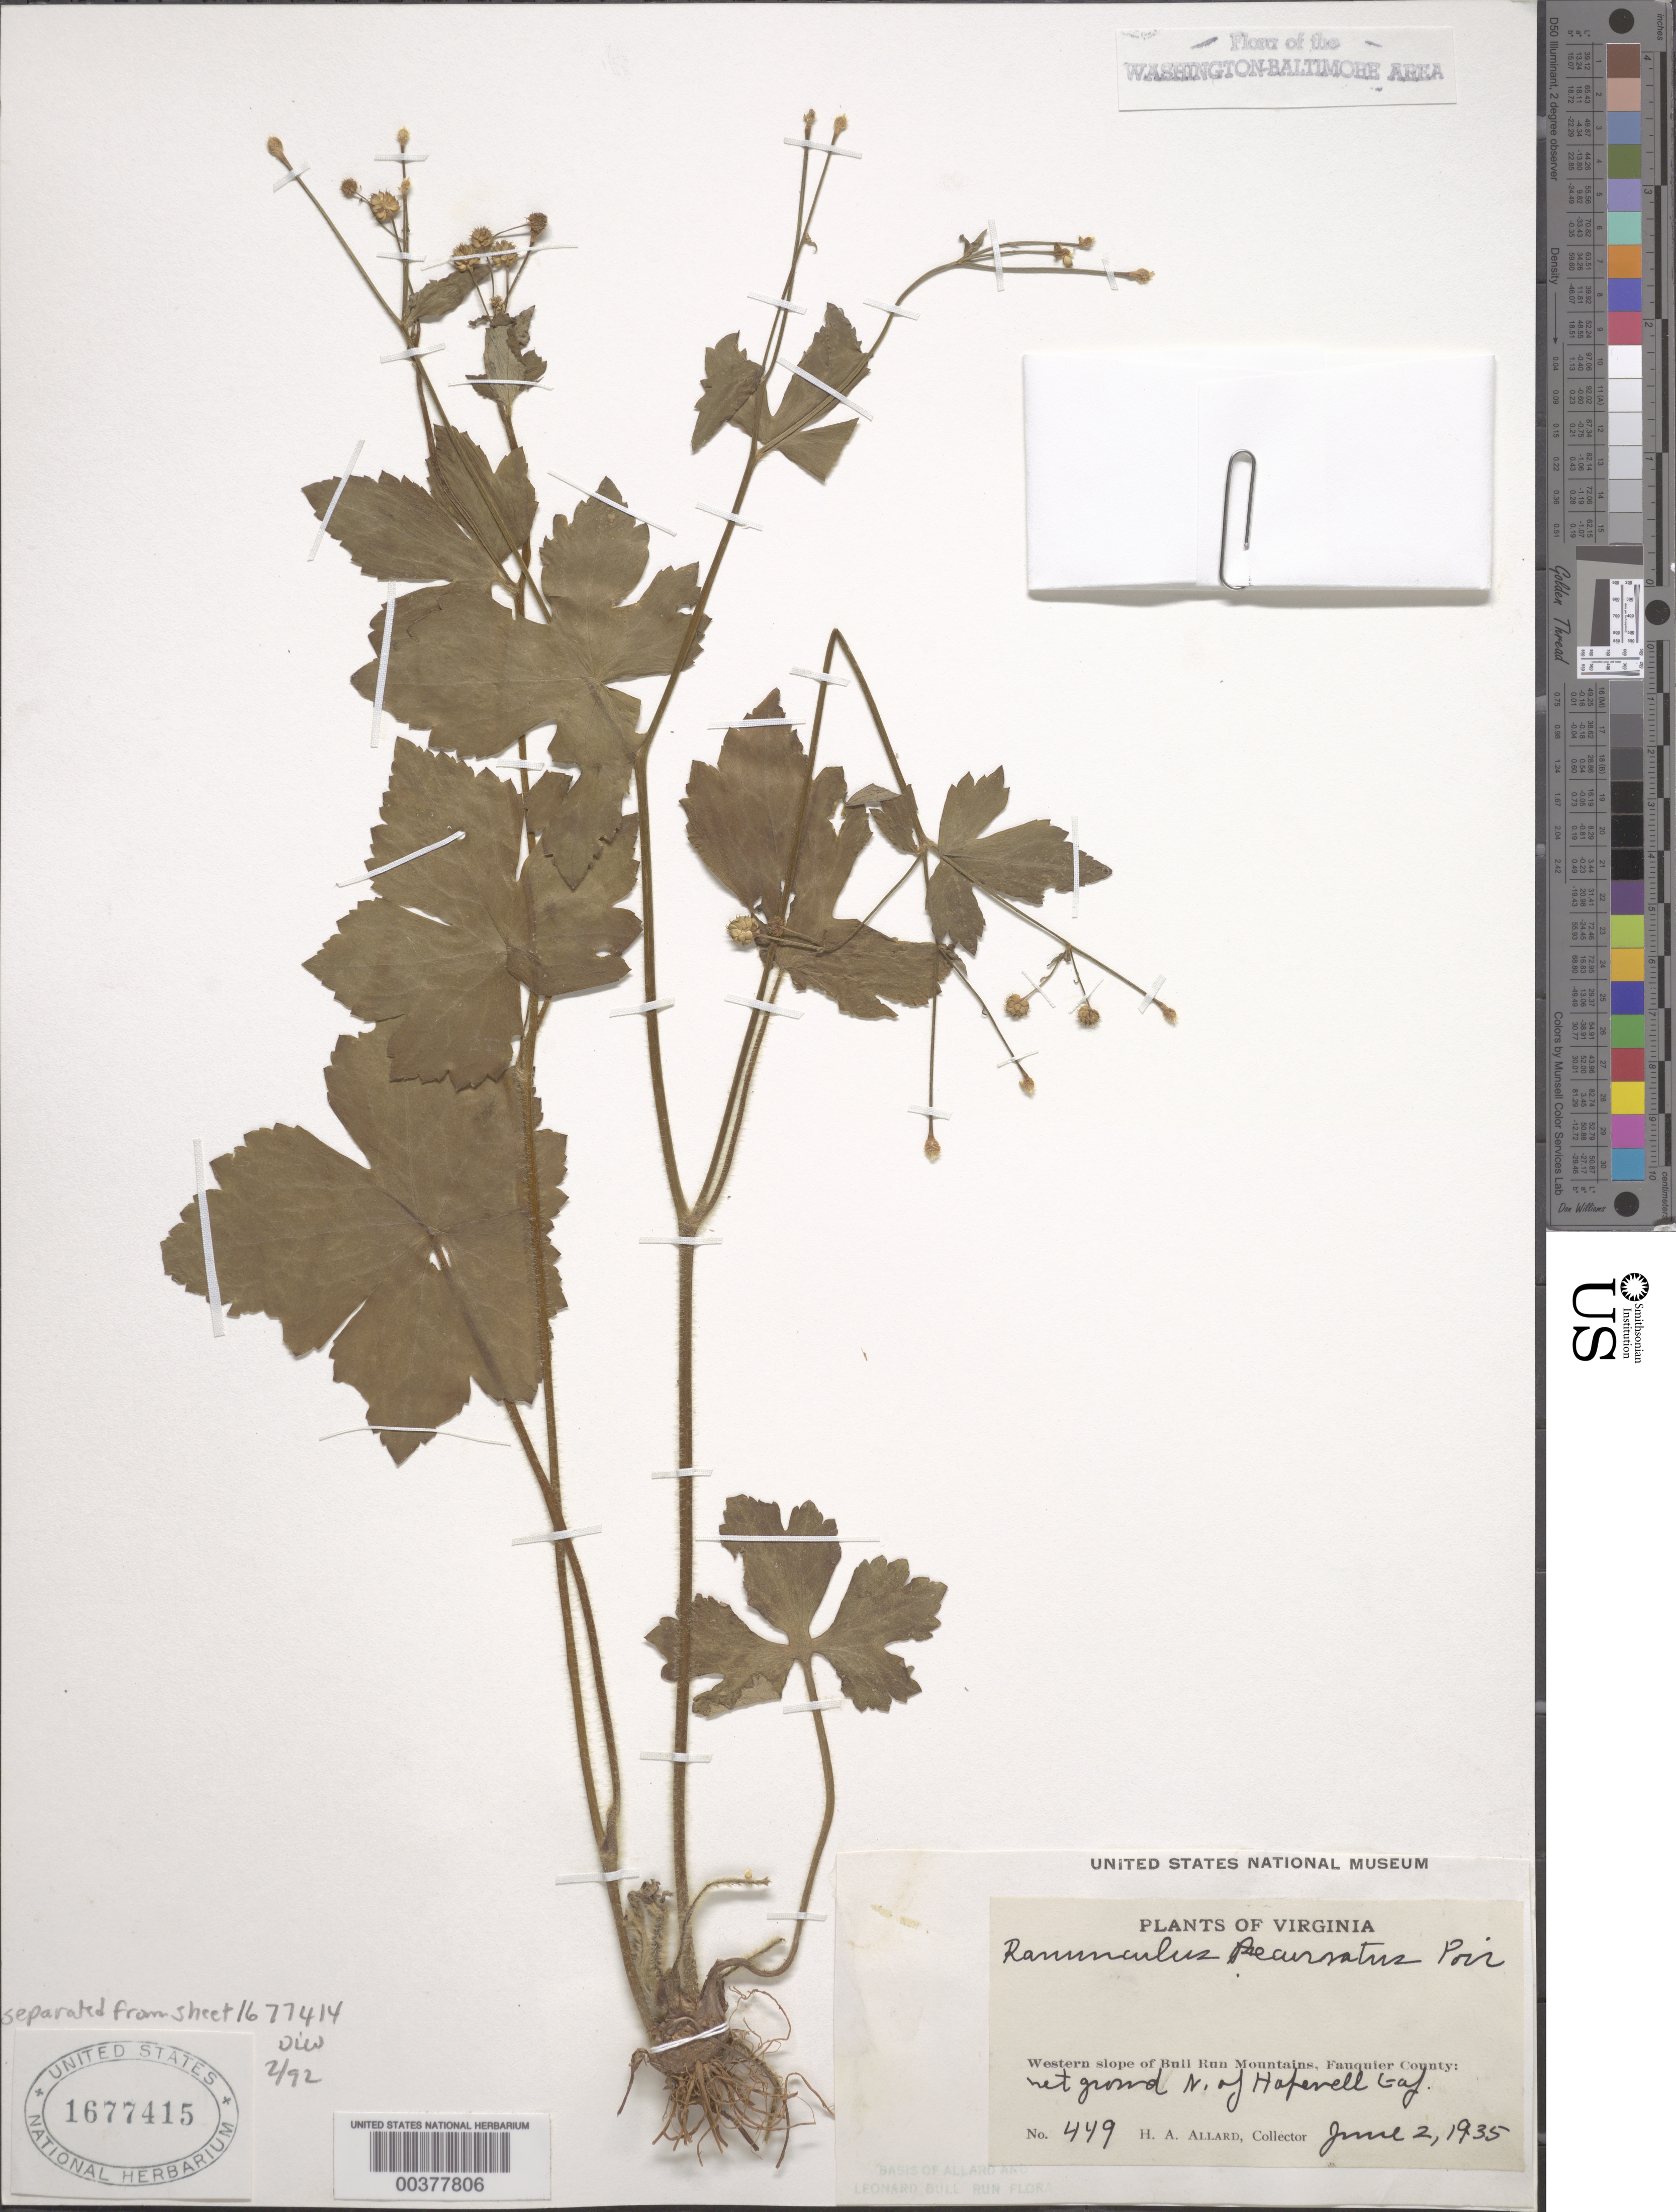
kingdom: Plantae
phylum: Tracheophyta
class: Magnoliopsida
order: Ranunculales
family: Ranunculaceae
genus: Ranunculus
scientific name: Ranunculus recurvatus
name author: Poir.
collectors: H. A. Allard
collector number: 449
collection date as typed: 02 Jun 1935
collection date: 1935-06-02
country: United States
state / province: Virginia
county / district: Fauquier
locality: North of Hopewell Gap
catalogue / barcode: US 1677415